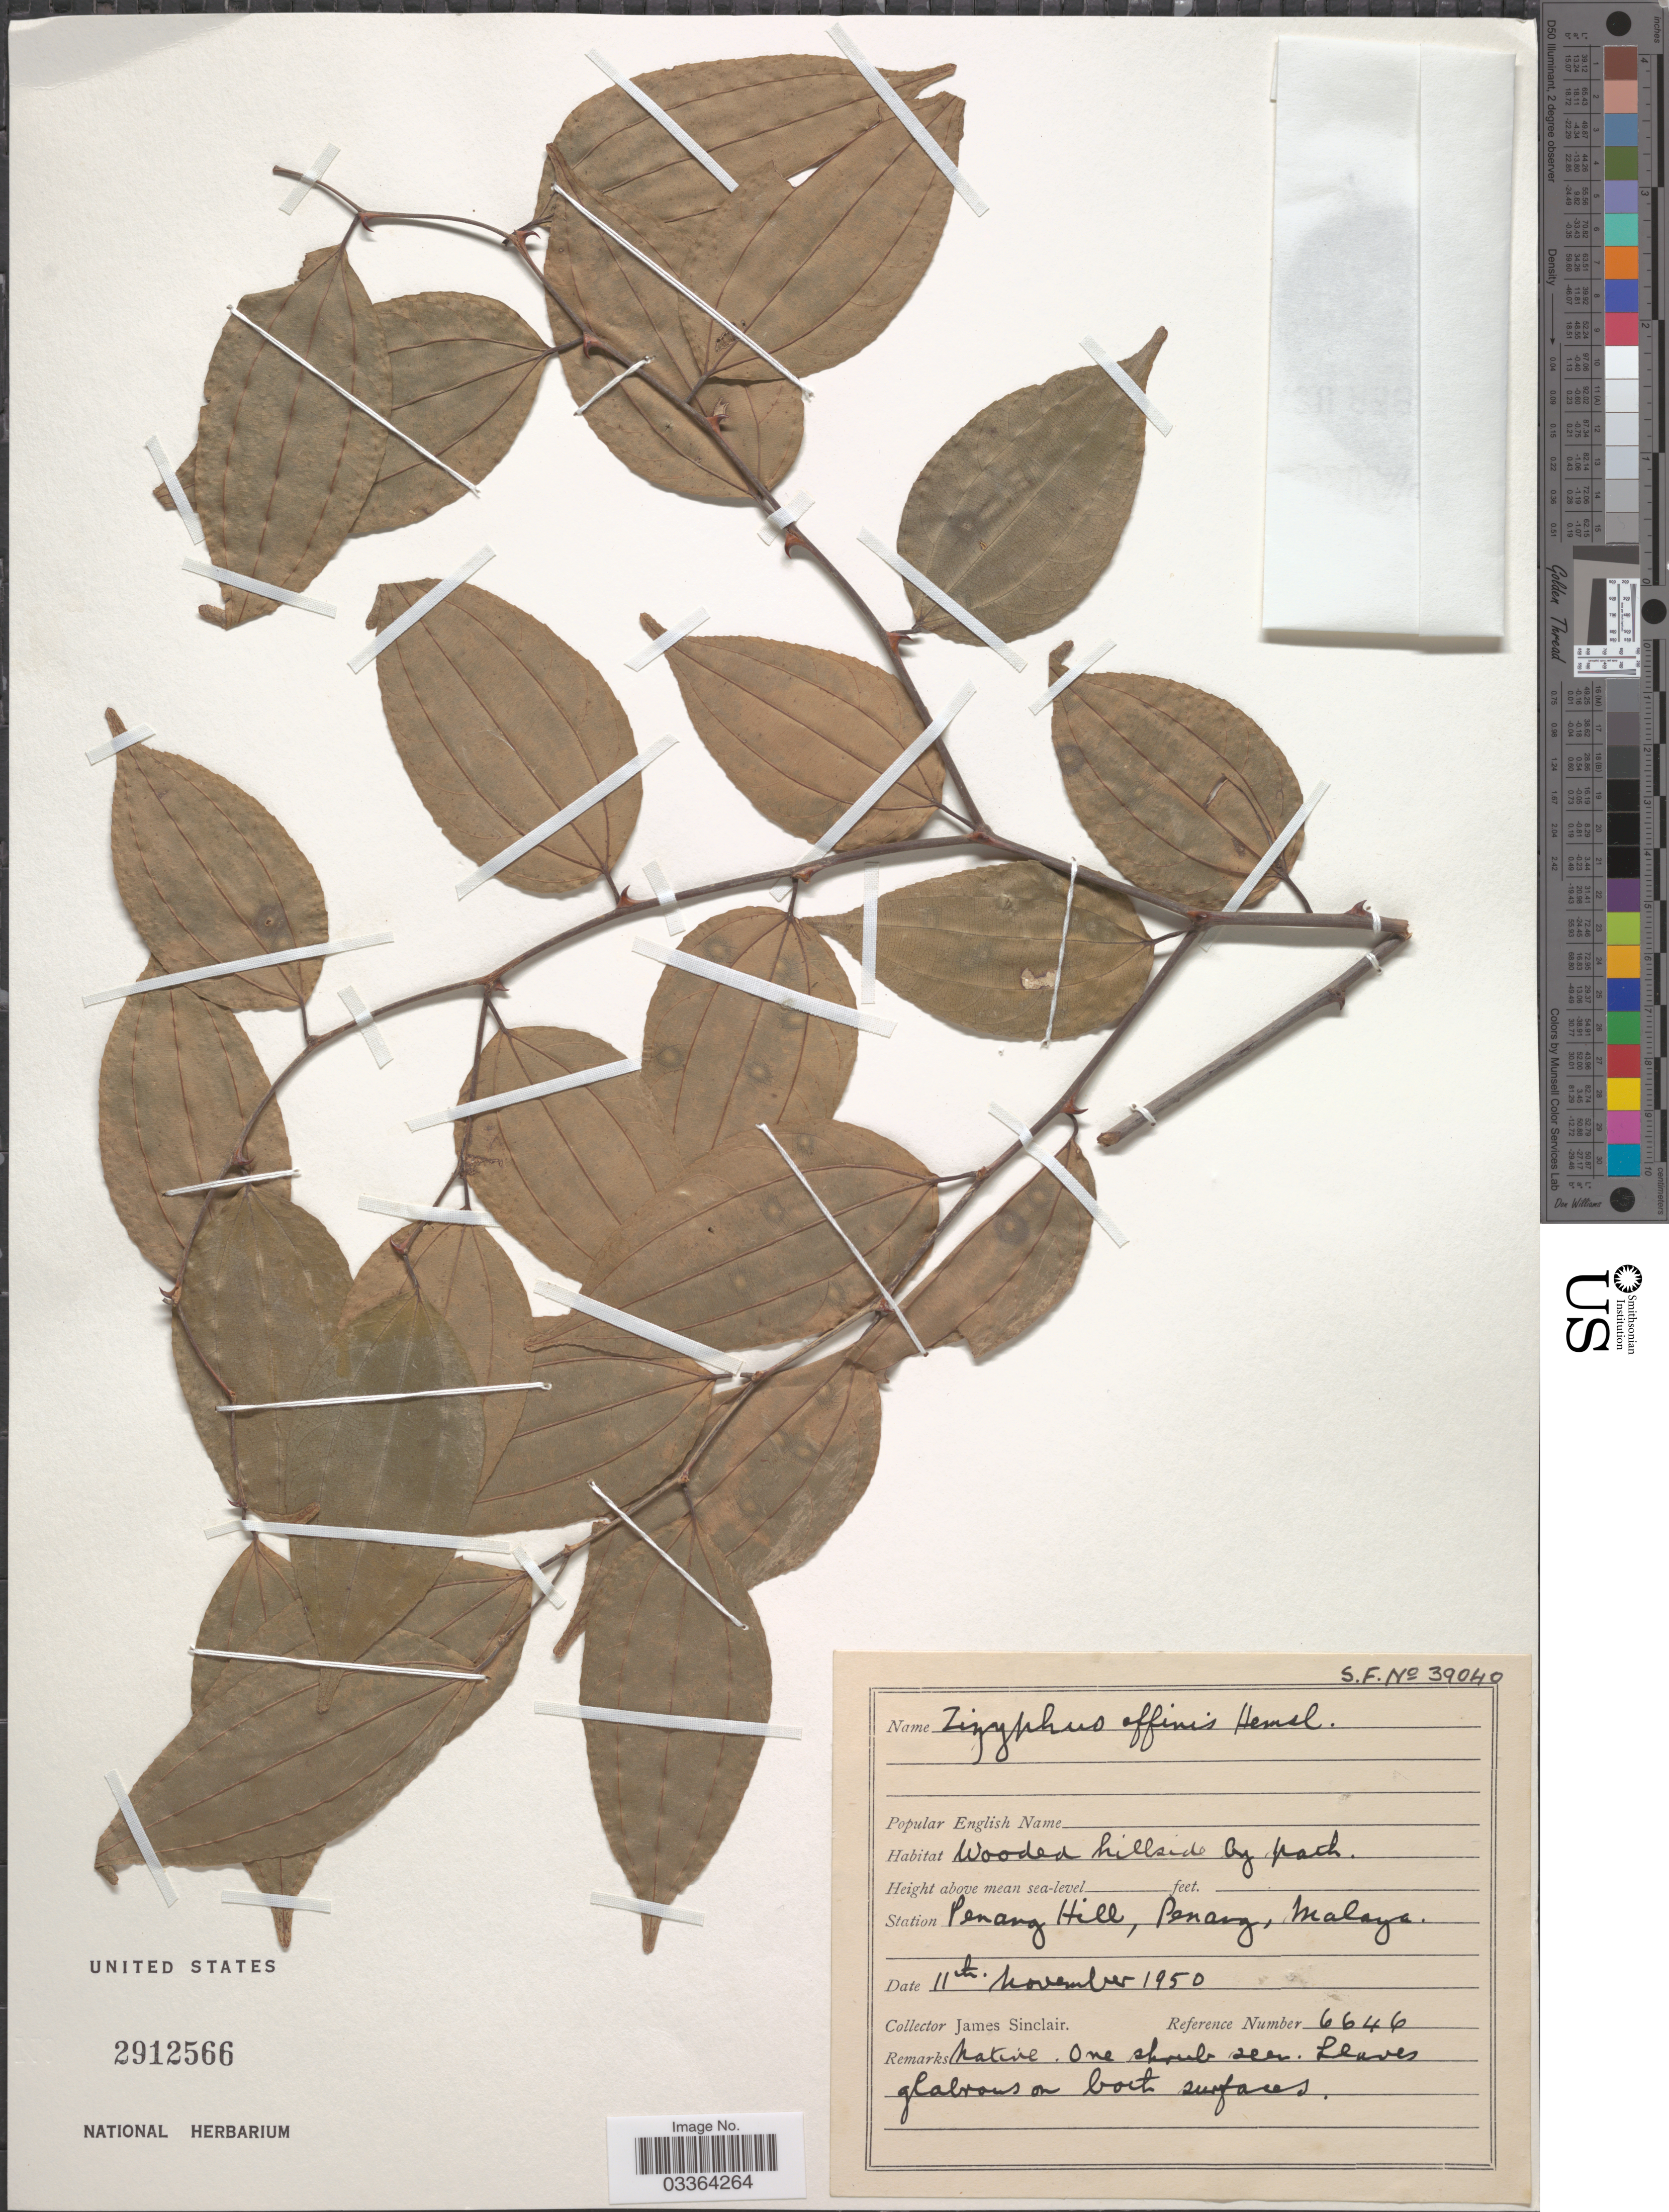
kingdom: Plantae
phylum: Tracheophyta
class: Magnoliopsida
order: Rosales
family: Rhamnaceae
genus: Ziziphus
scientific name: Ziziphus affinis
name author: Hemsl.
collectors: J. Sinclair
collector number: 6646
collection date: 1950-11-11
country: Malaysia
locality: Station Penang Hill, Penang, Malaya.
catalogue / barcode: US 2912566